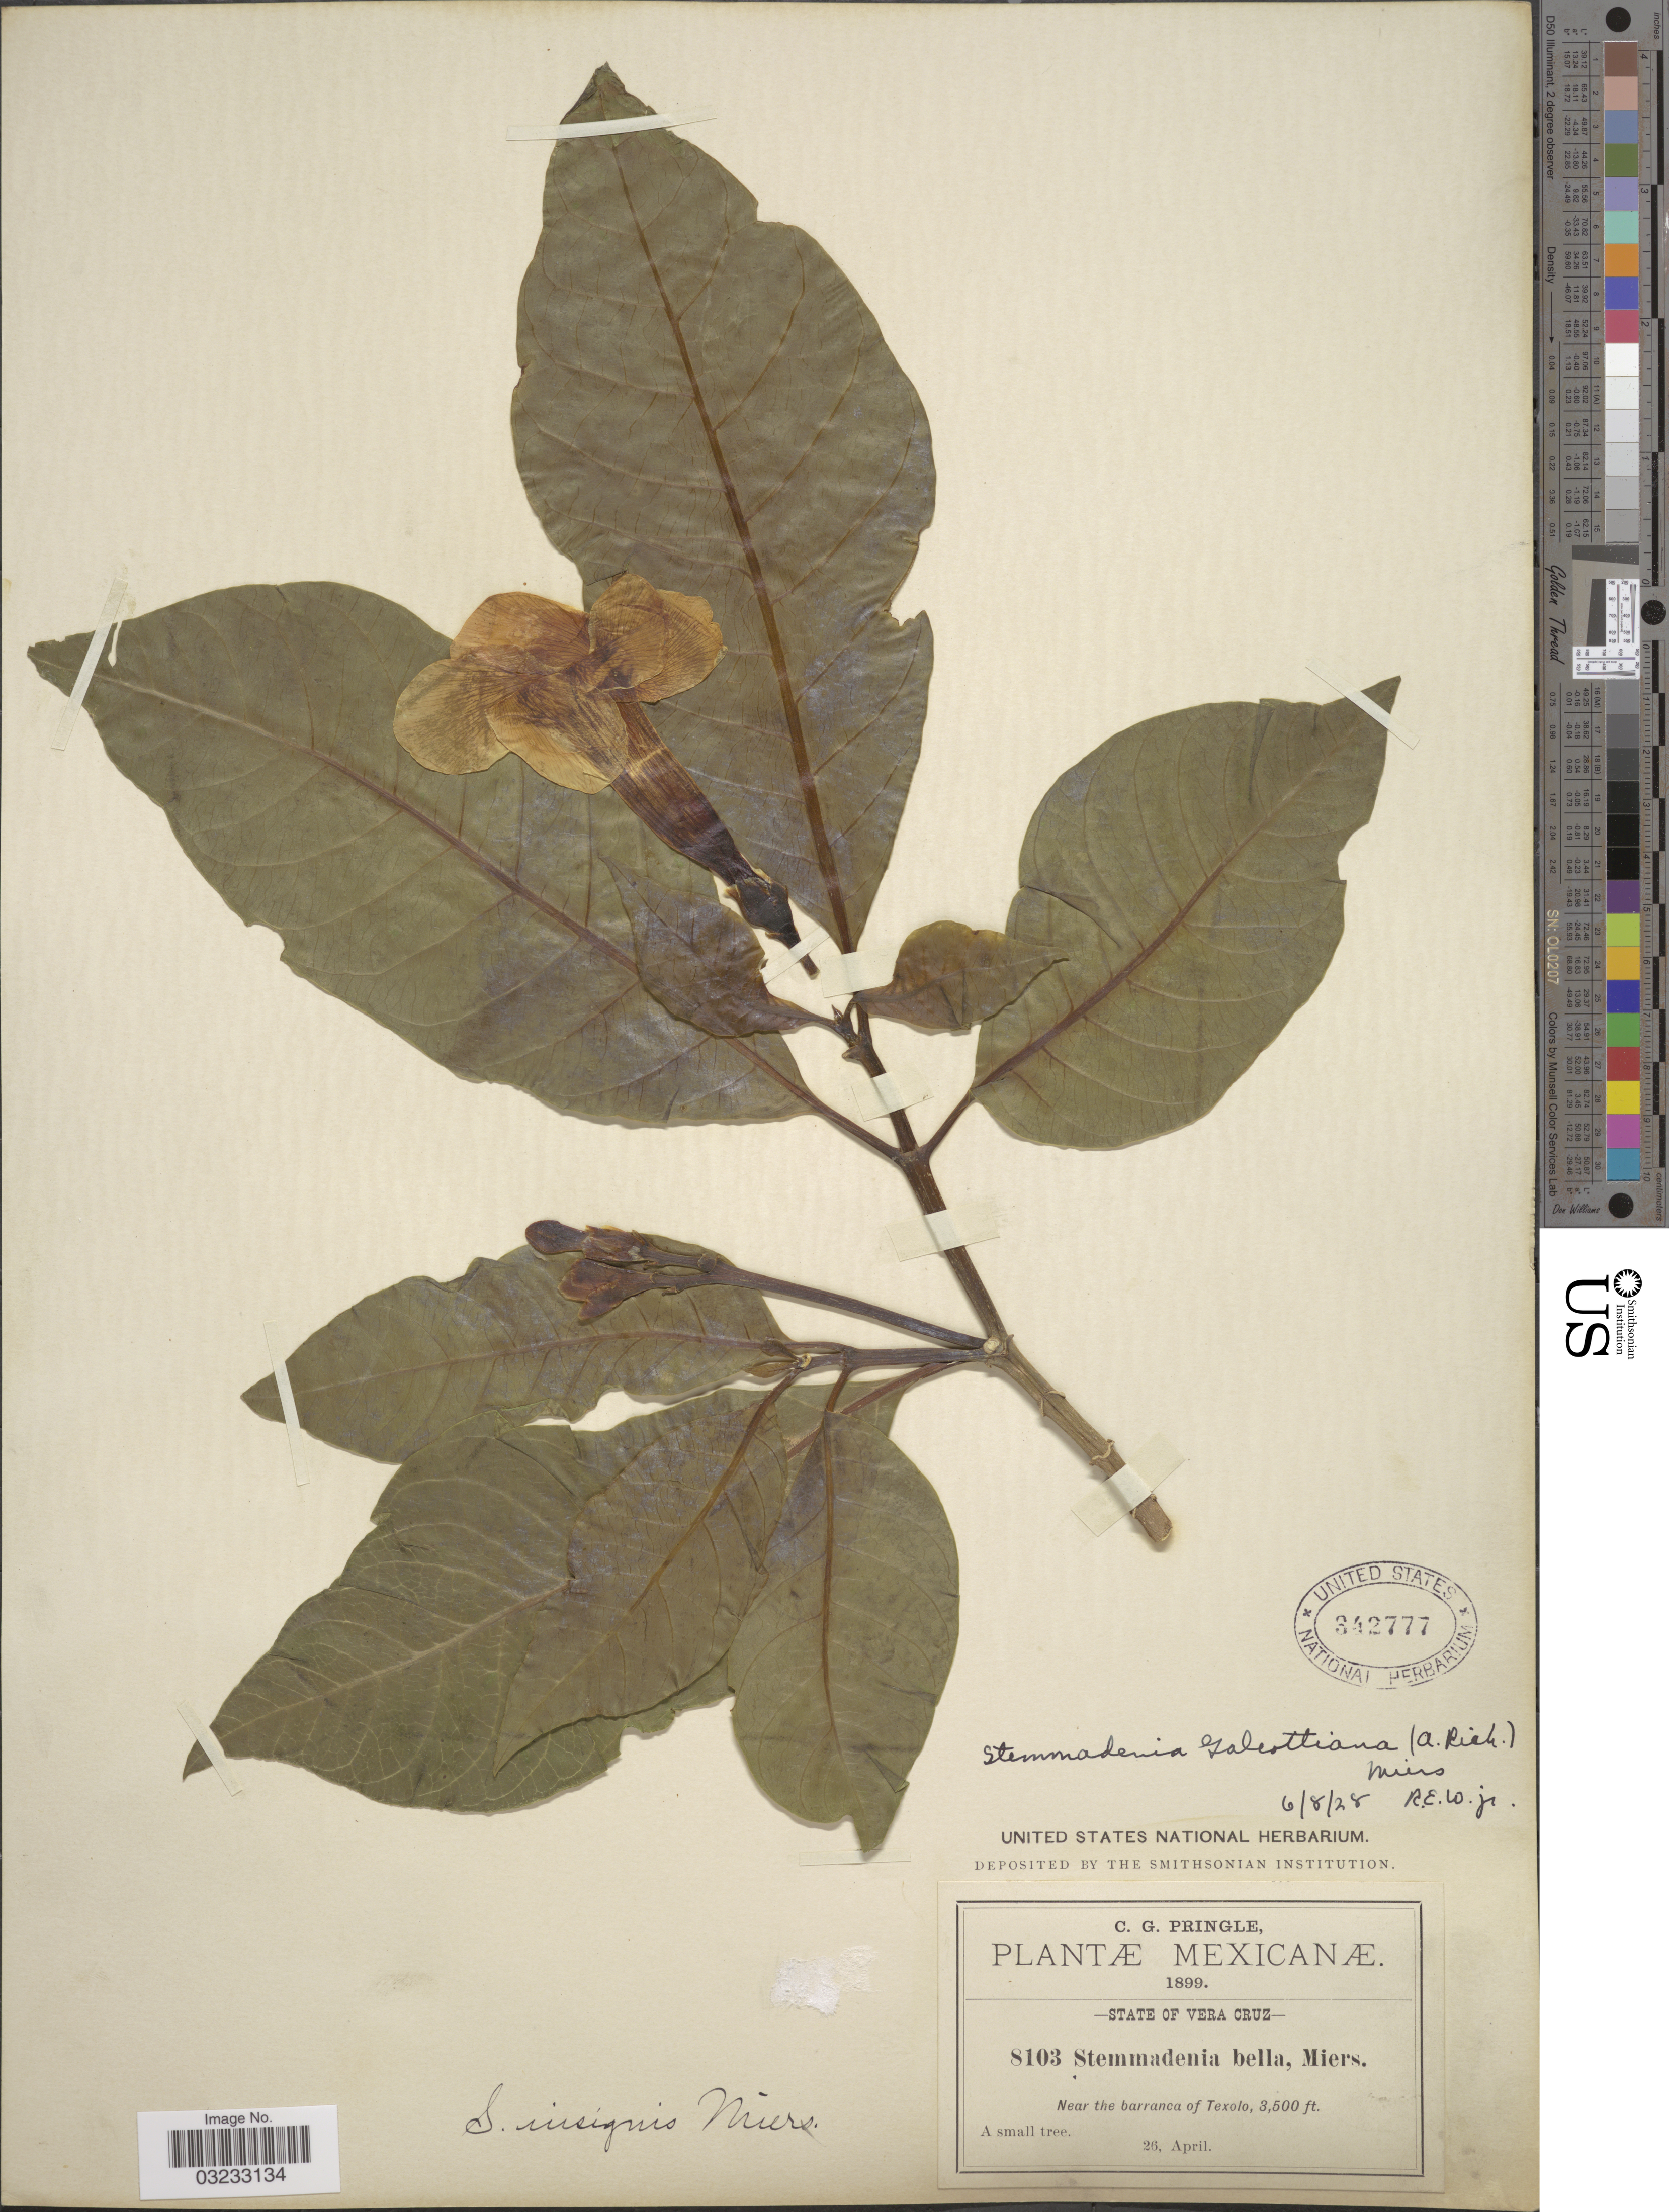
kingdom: Plantae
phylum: Tracheophyta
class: Magnoliopsida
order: Gentianales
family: Apocynaceae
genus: Stemmadenia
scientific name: Stemmadenia litoralis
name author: (Kunth) L. Allorge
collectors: C. G. Pringle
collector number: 8103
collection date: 1899-04-26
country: Mexico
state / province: Veracruz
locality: State of Vera Cruz. Near the barranca of Texolo.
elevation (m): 1067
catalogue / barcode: US 342777